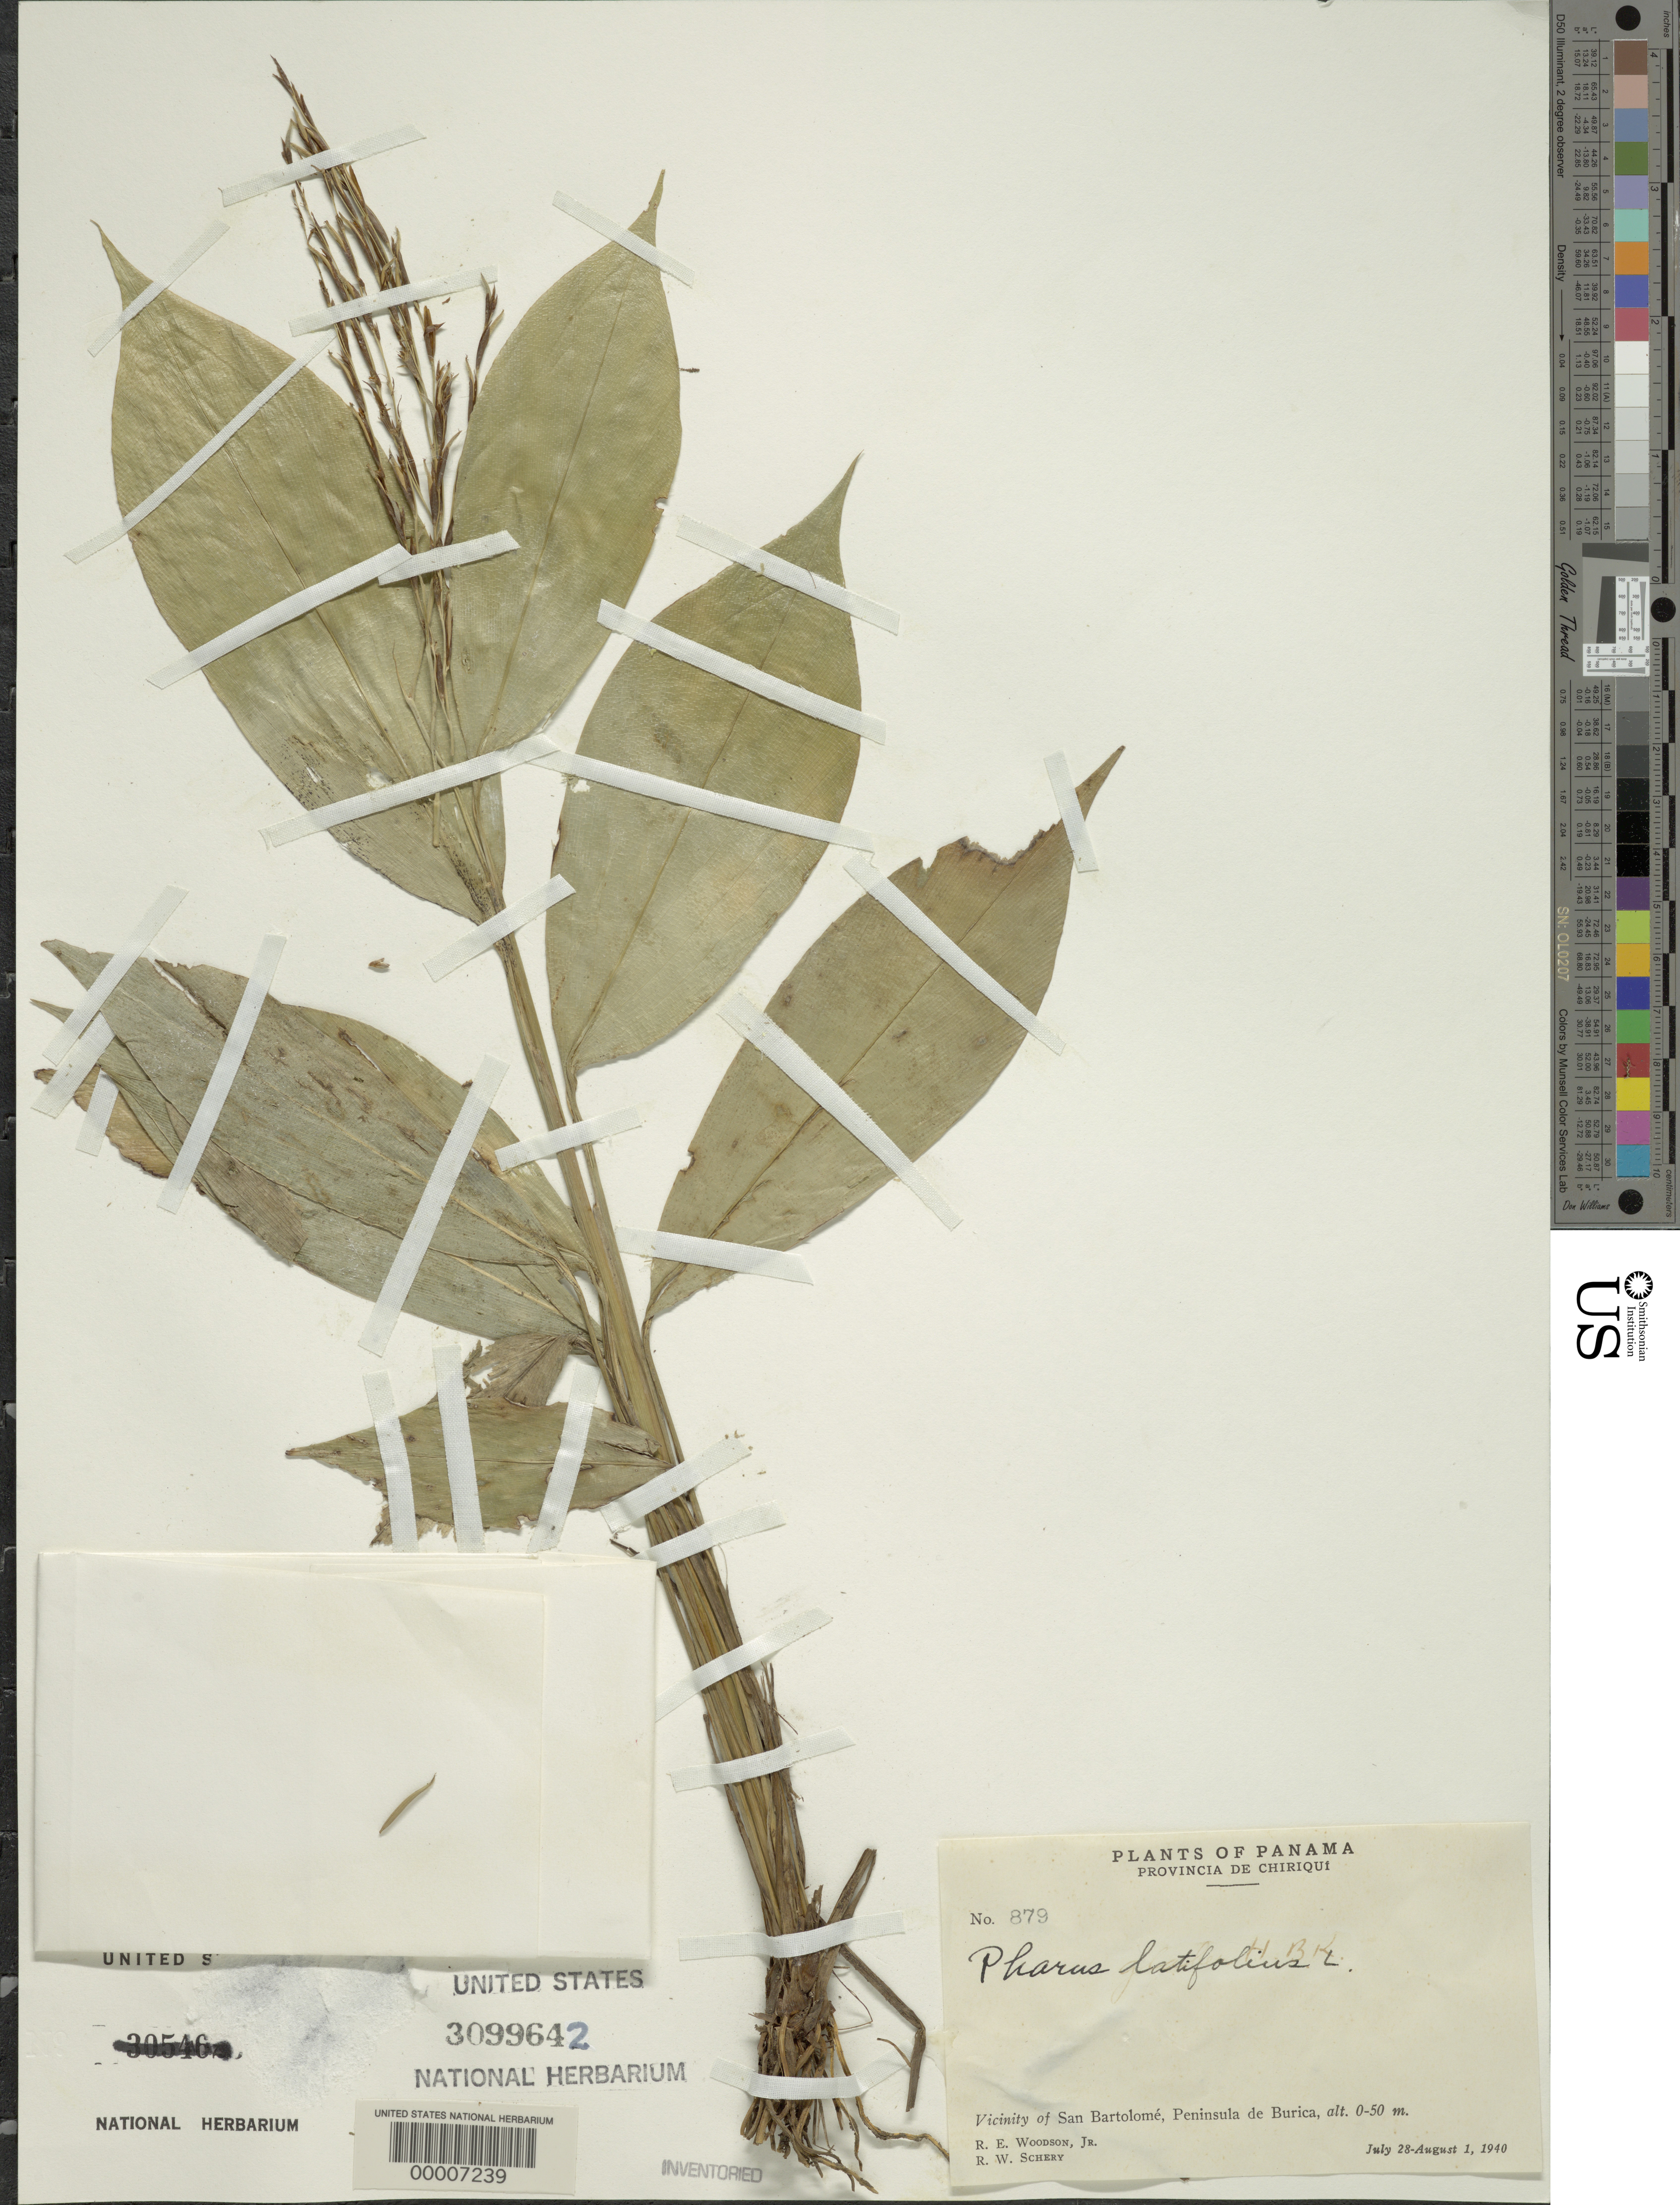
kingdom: Plantae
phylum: Tracheophyta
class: Liliopsida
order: Poales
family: Poaceae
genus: Pharus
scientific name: Pharus latifolius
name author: L.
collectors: R. E. Woodson & R. W. Schery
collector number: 879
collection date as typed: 28 Jul 1940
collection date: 1940-07-28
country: Panama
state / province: Chiriquí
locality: Peninsula de Burica, San Bartolome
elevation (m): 0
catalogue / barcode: US 3099642